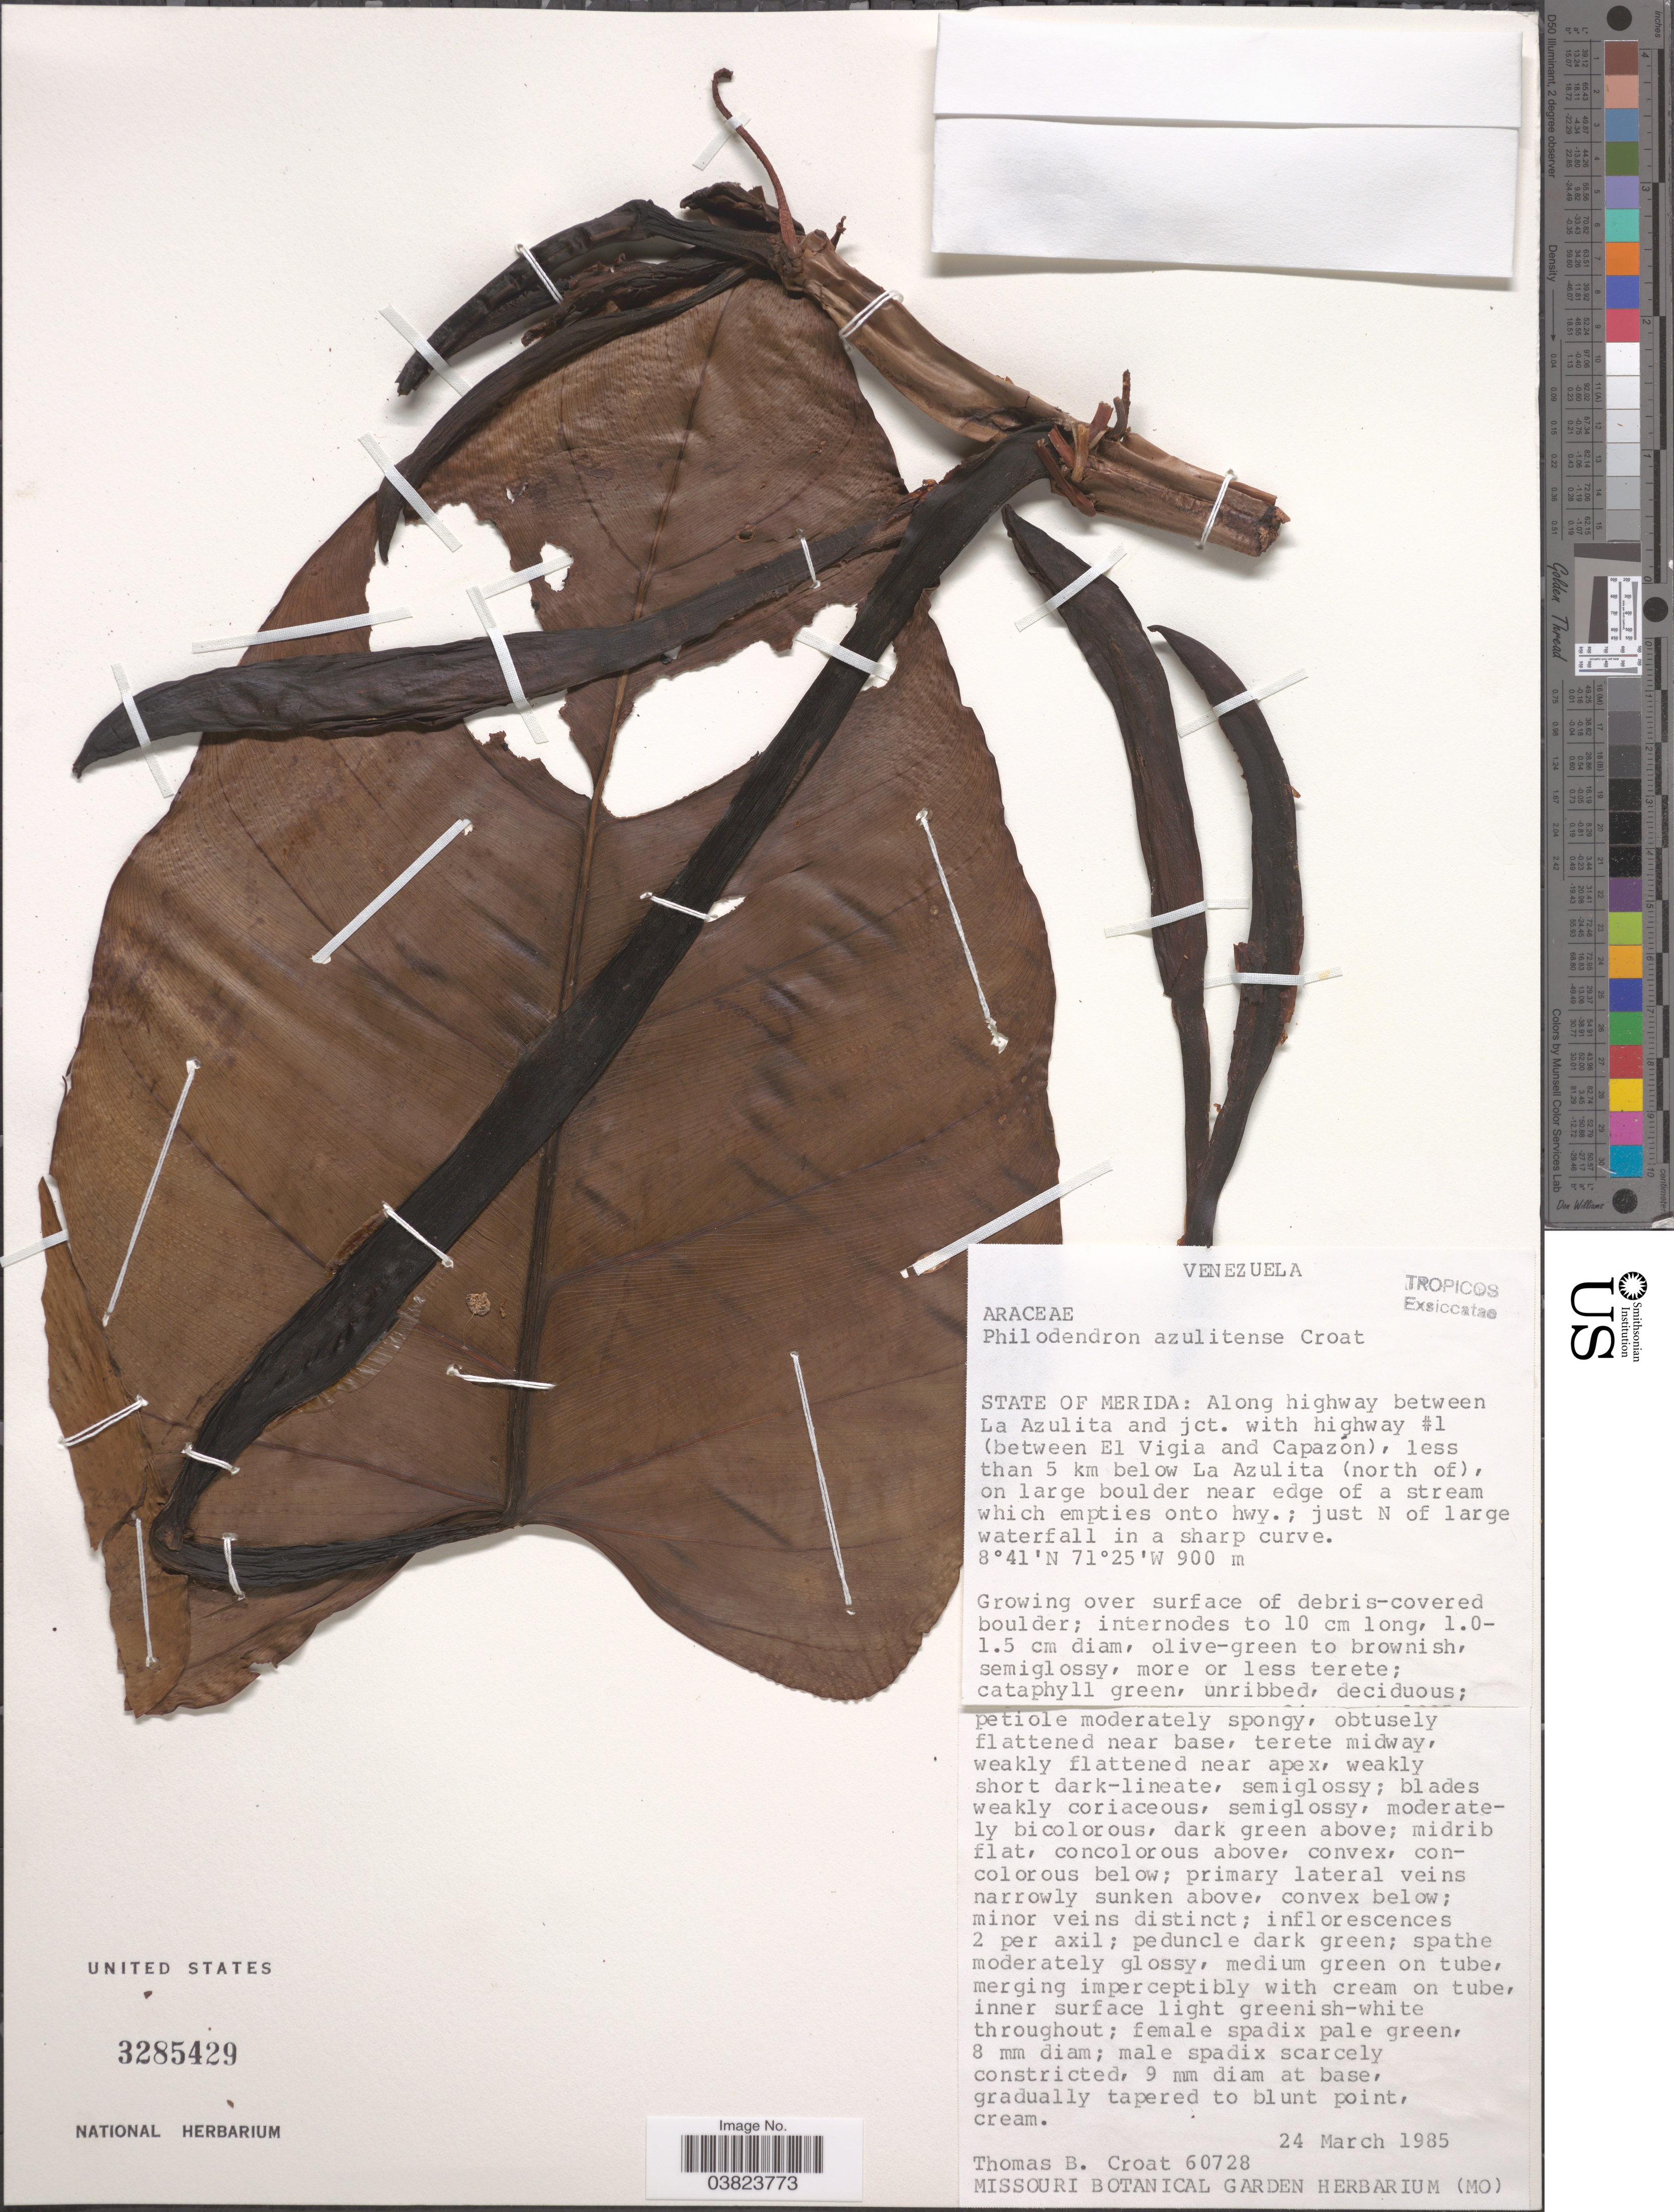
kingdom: Plantae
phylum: Tracheophyta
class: Liliopsida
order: Alismatales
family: Araceae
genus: Philodendron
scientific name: Philodendron azulitense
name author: Croat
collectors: T. B. Croat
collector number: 60728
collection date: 1985-03-24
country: Venezuela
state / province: Merida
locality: Along highway between La Azulita and jct. with highway #1 (between El Vigia and Capazón), less than 5 km below La Azulita (north of), on large boulder near edge of a stream which empties onto hwy.; just N of large waterfall in a sharp curve.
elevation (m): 900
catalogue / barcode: US 3285429